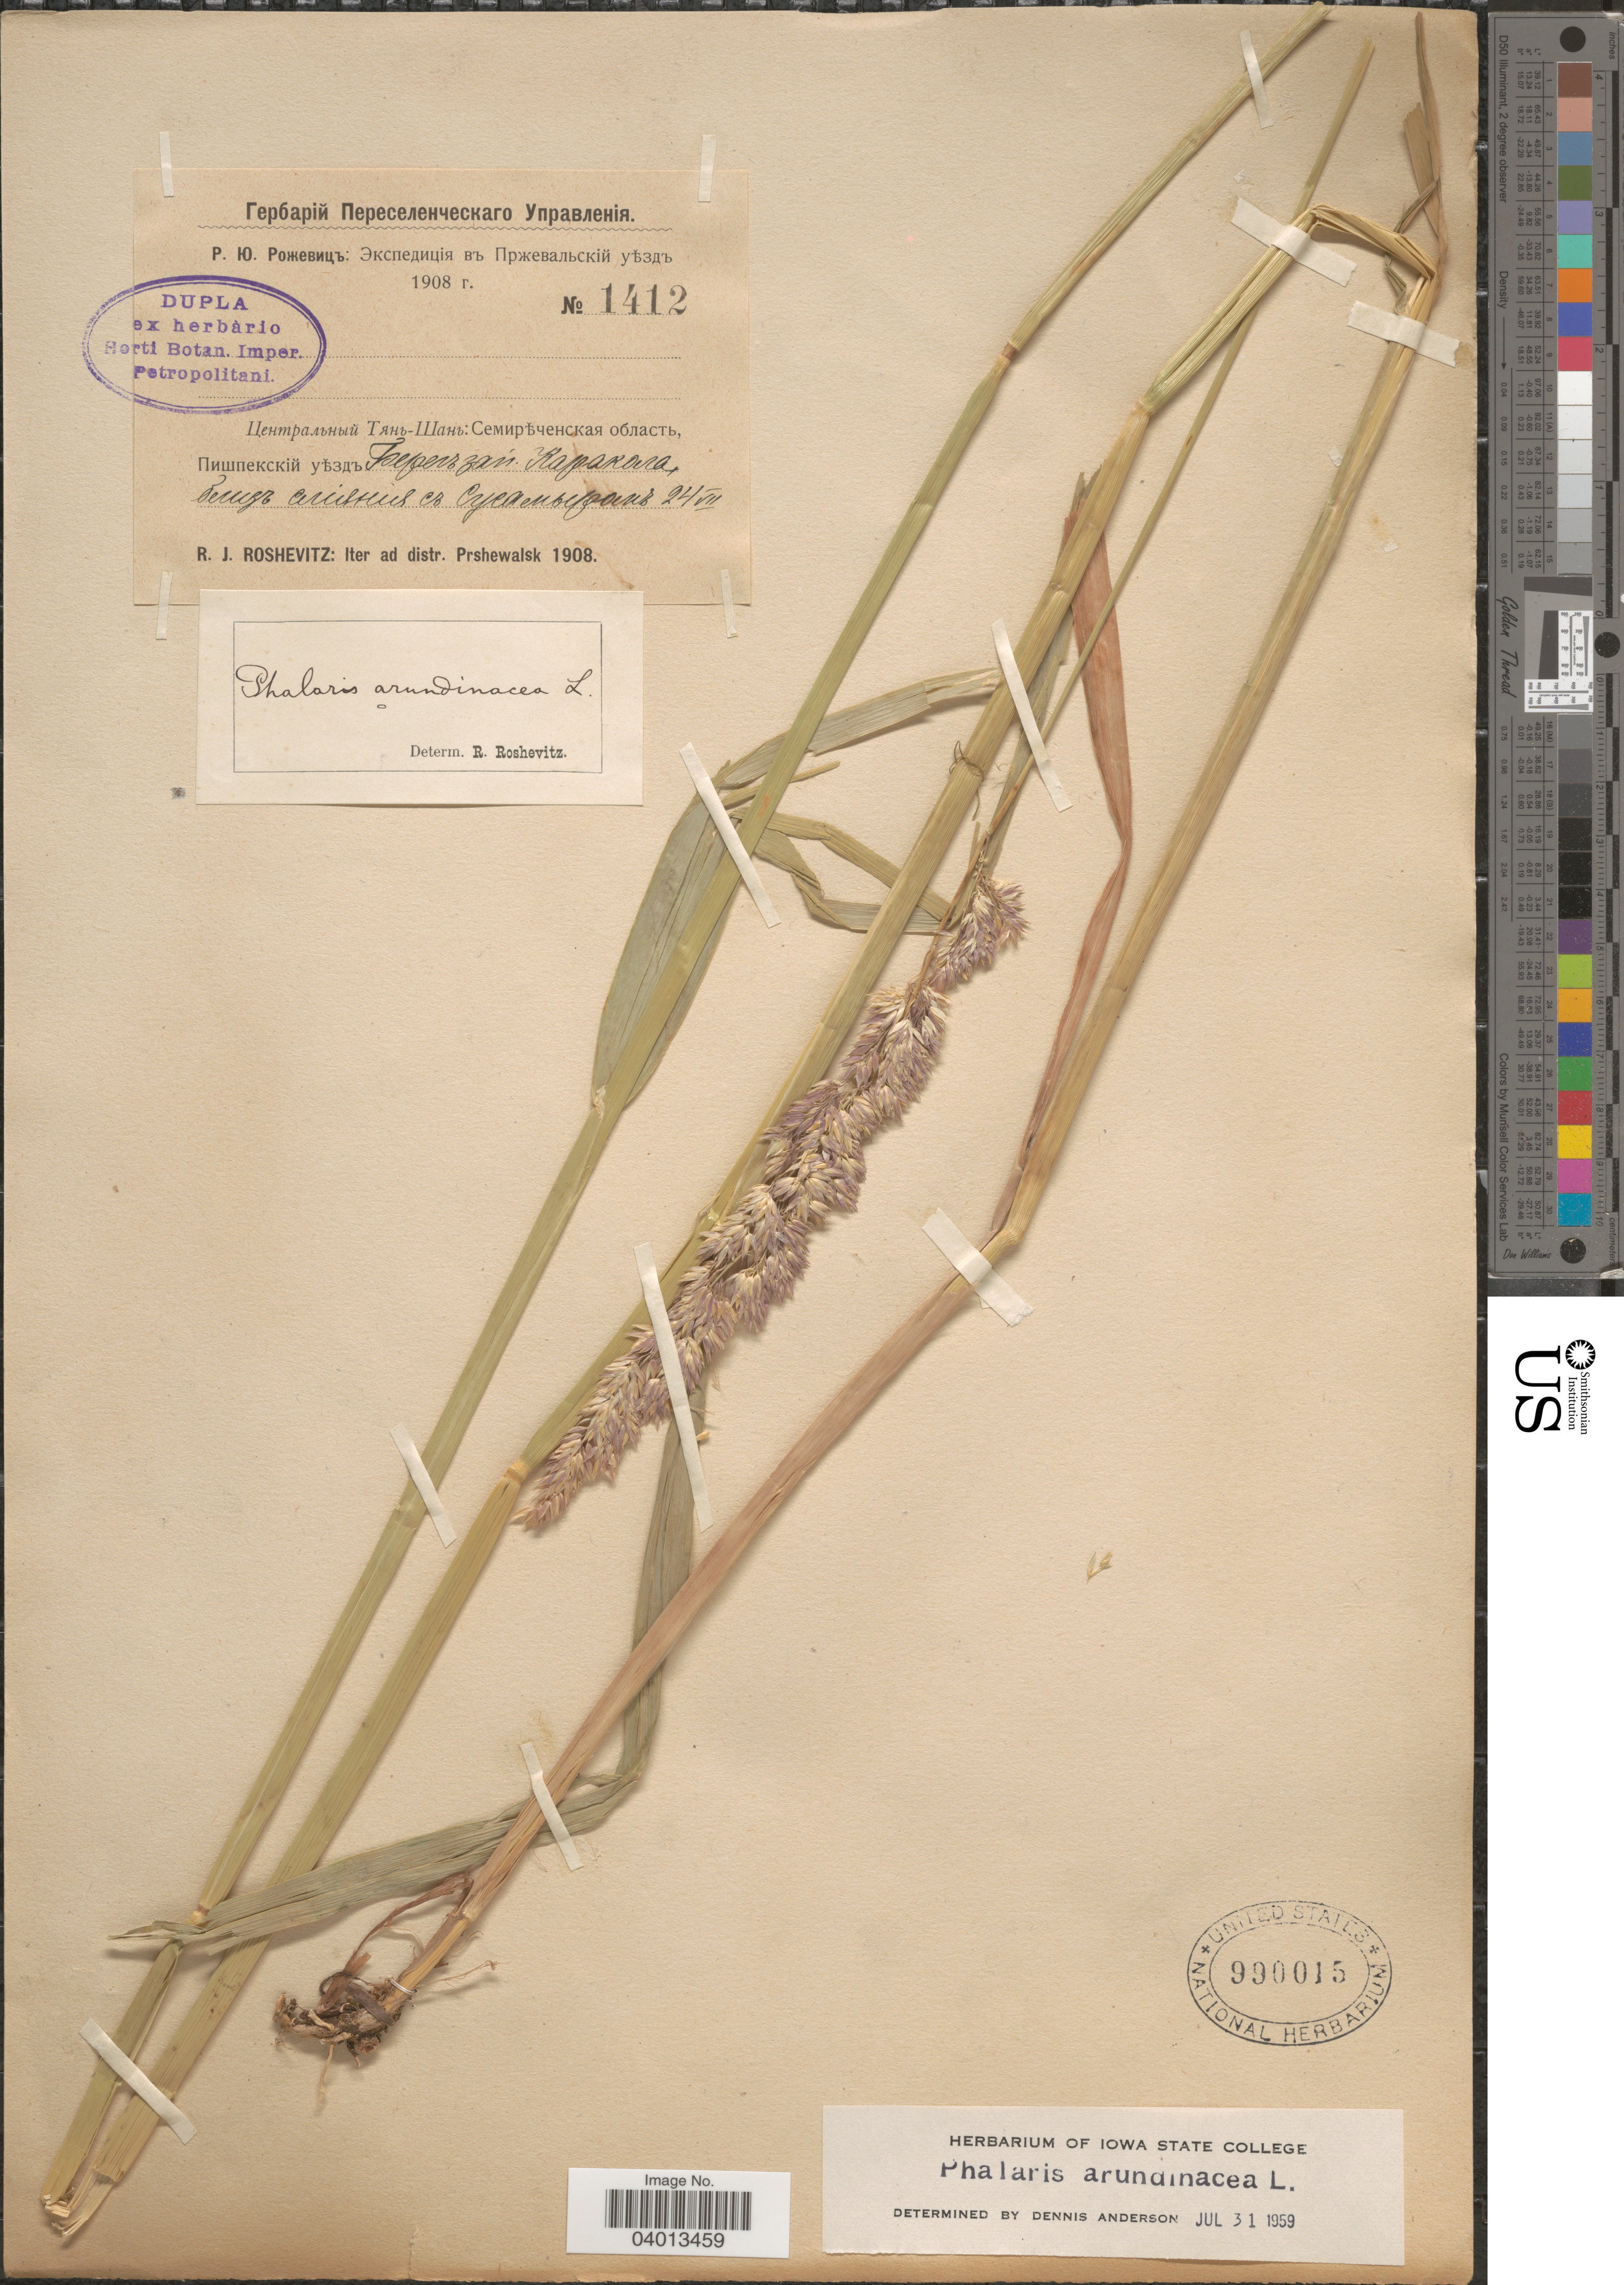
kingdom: Plantae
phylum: Tracheophyta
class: Liliopsida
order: Poales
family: Poaceae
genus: Phalaris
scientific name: Phalaris arundinacea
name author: L.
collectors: R. J. Roshevitz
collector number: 1412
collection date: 1908-07-24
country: Kyrgyzstan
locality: X. Iter ad distr. Prshewalsk.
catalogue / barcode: US 990015